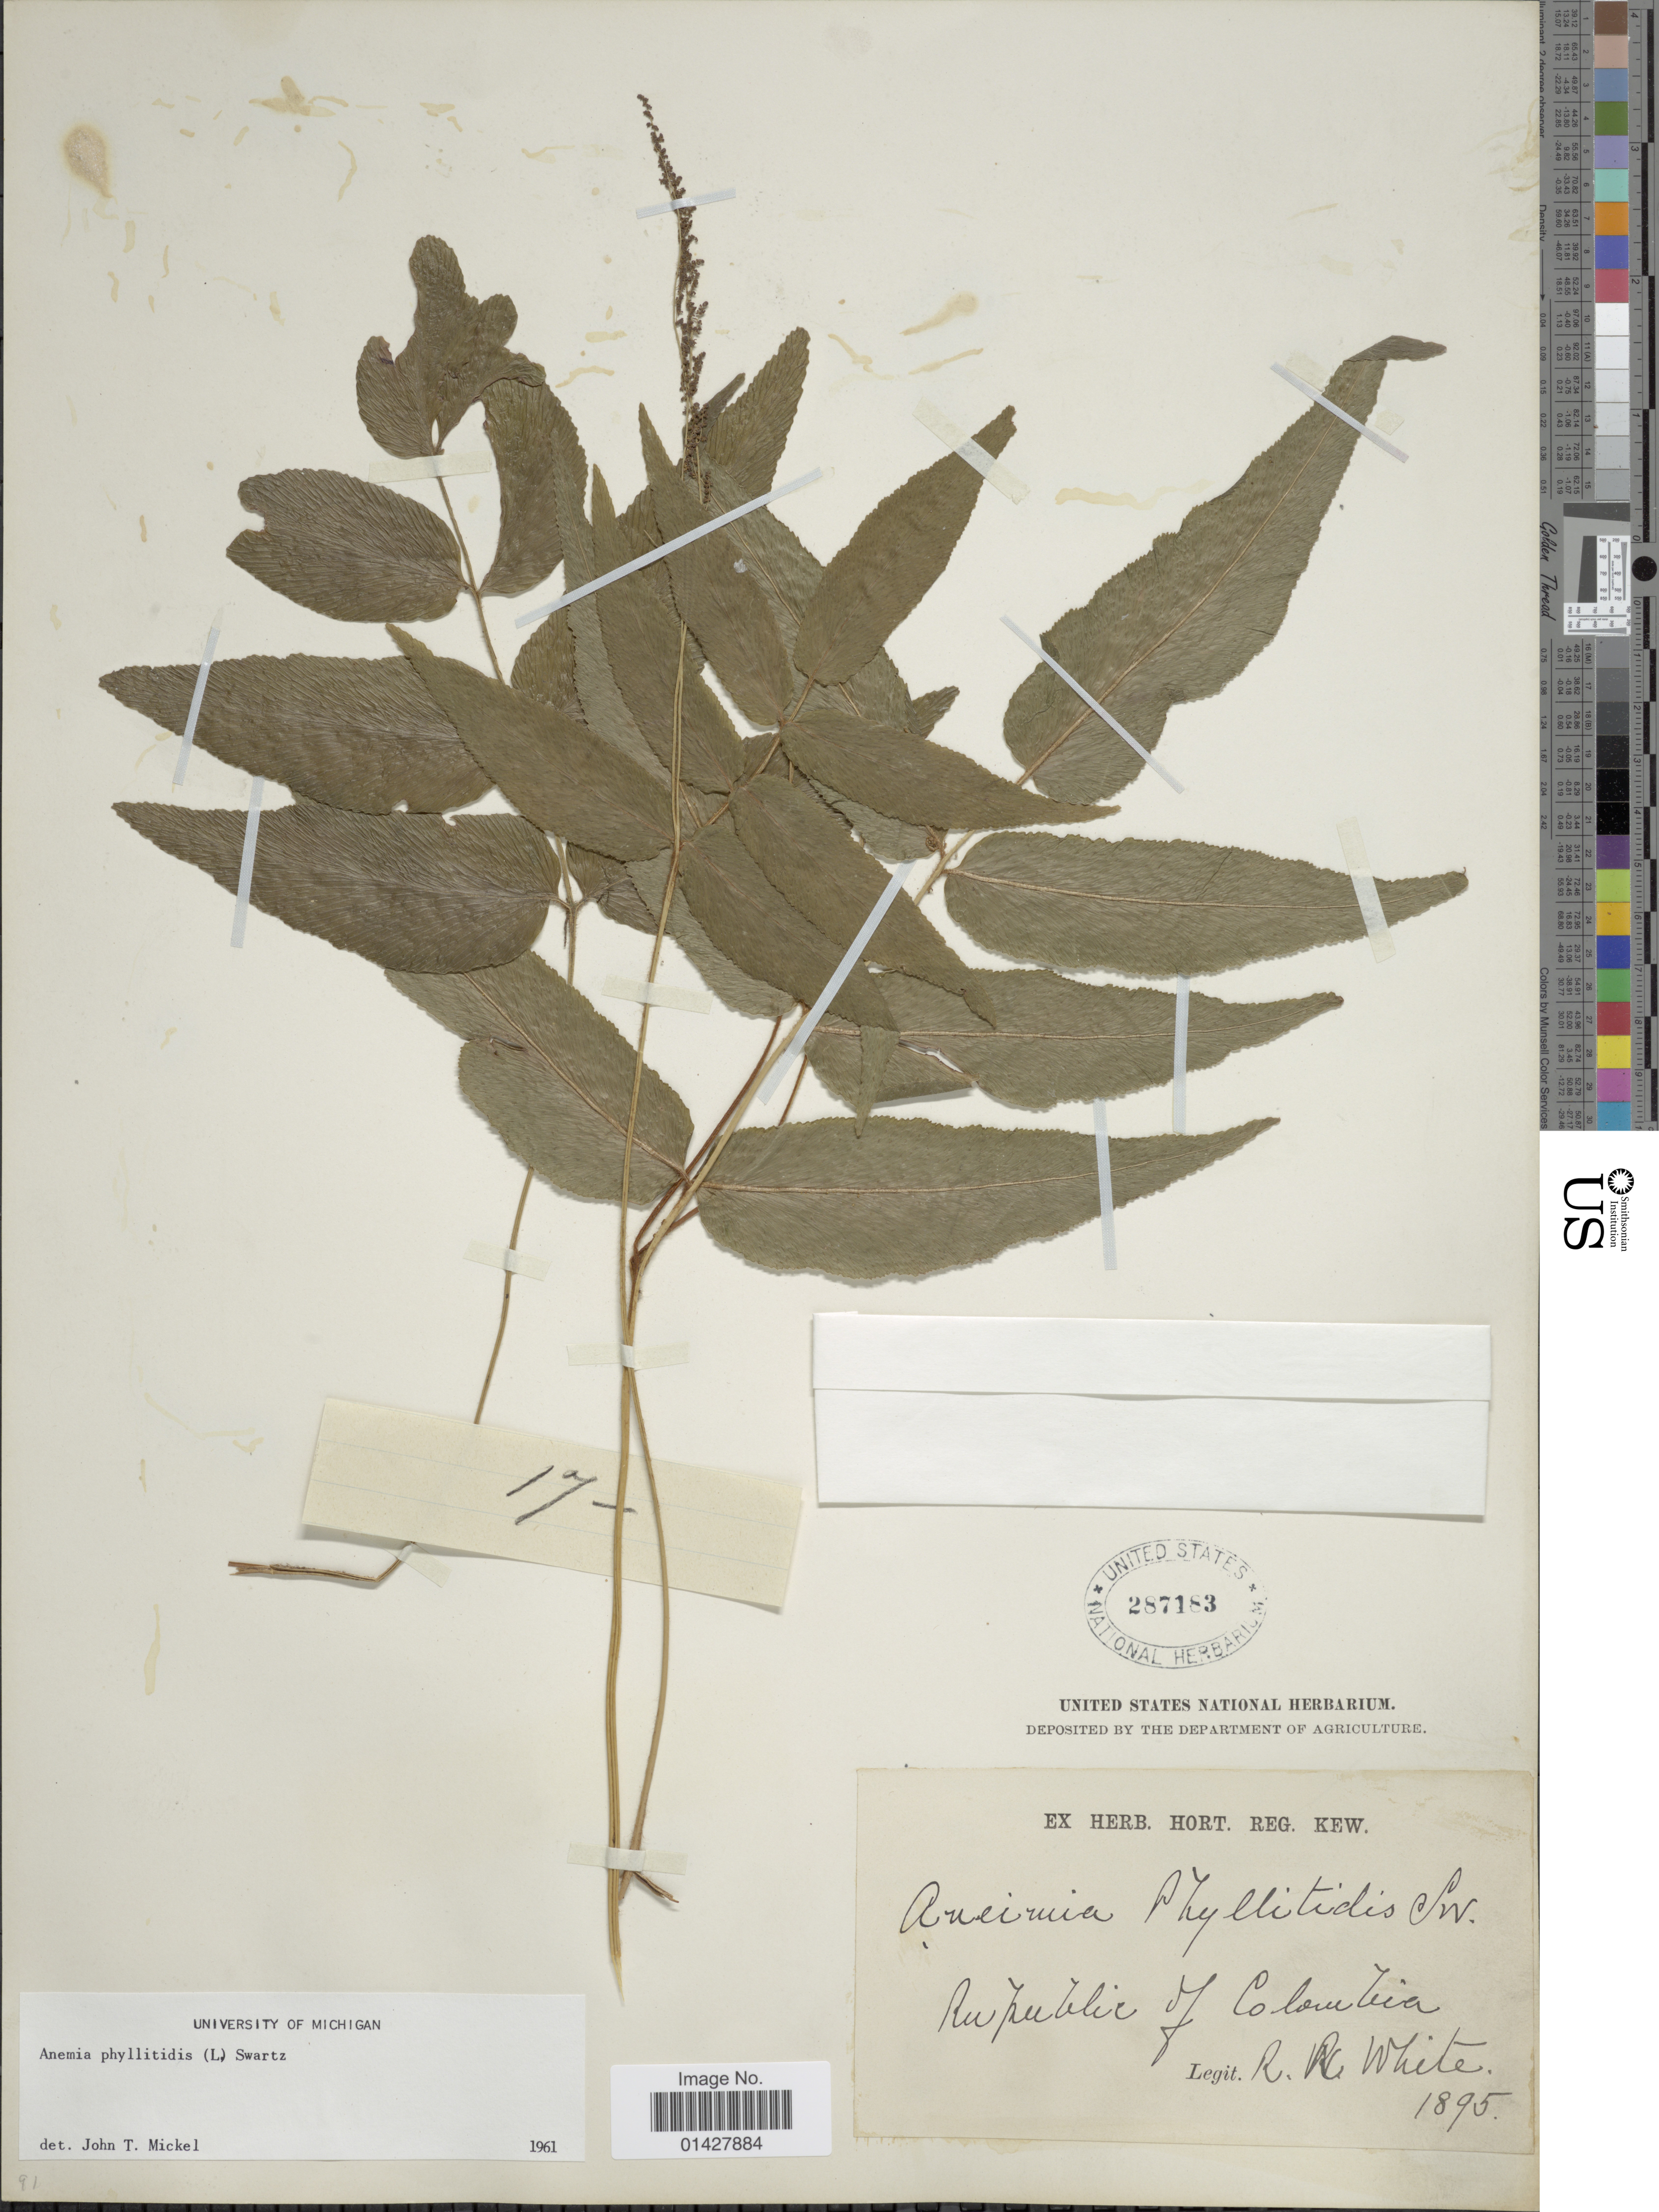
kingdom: Plantae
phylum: Tracheophyta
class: Polypodiopsida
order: Schizaeales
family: Anemiaceae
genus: Anemia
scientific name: Anemia phyllitidis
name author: (L.) Sw.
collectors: R. N. White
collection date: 1895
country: Colombia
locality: Republic of Colombia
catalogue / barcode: US 287183